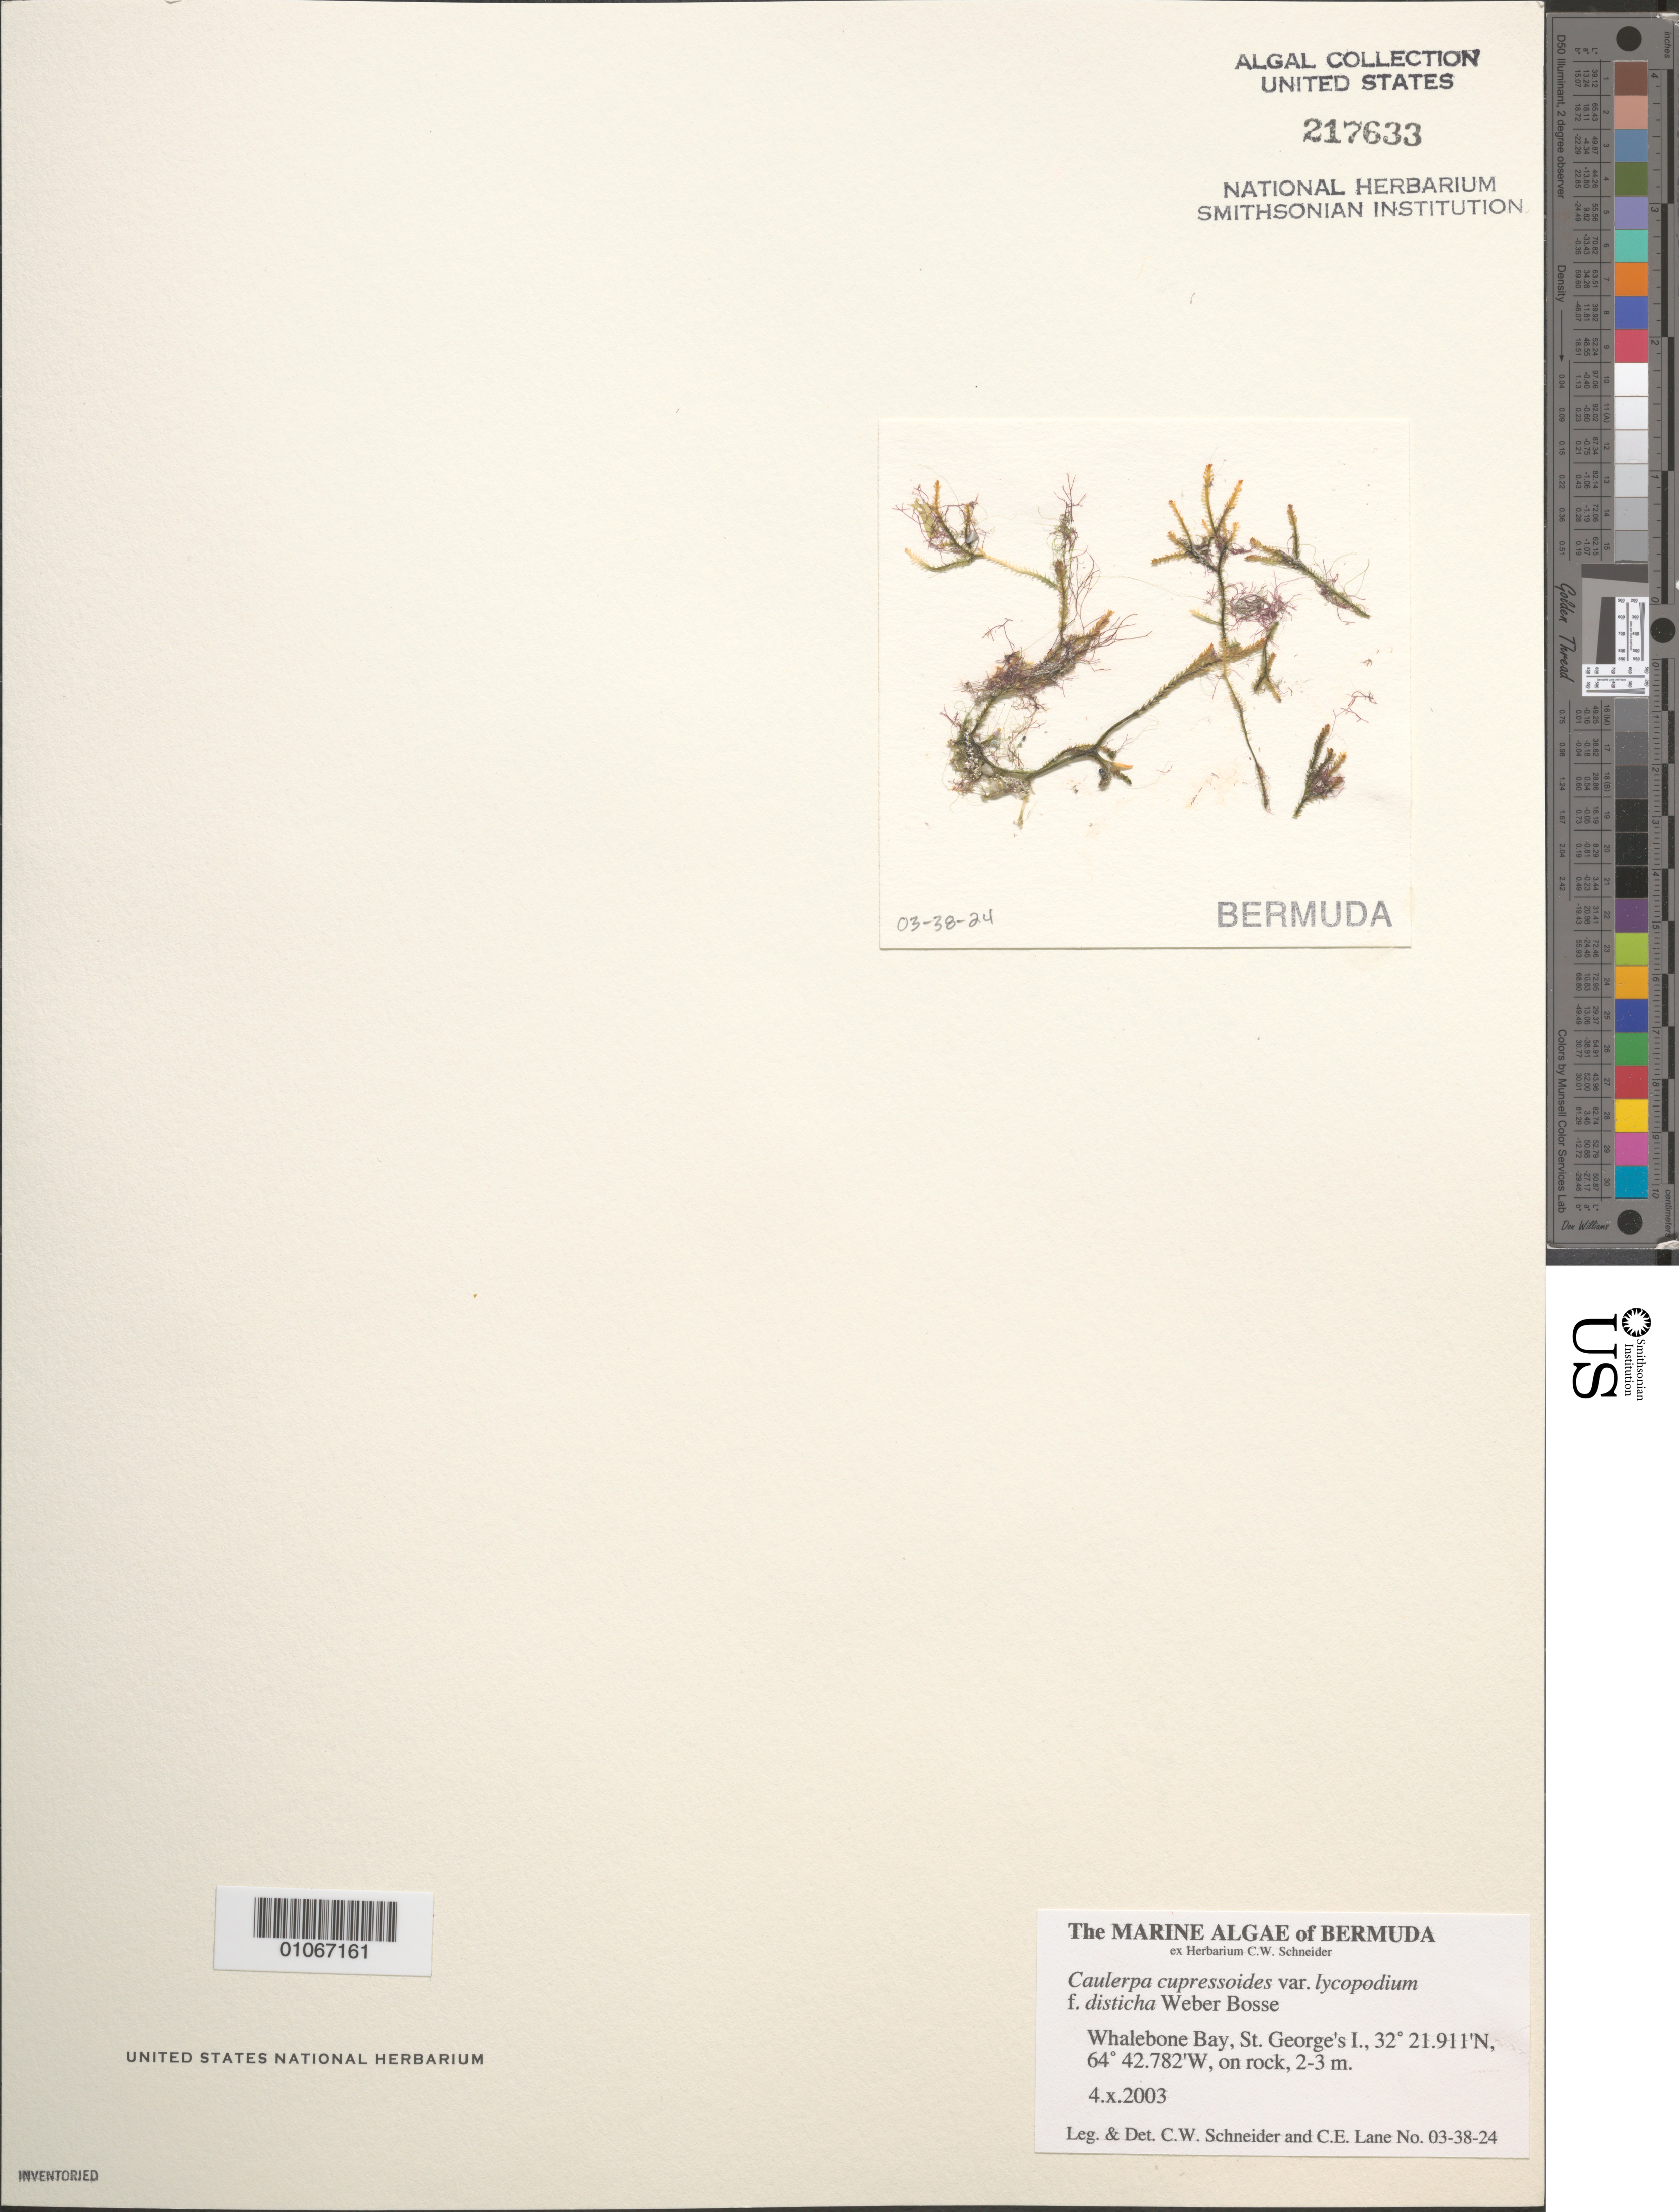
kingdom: Plantae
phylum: Chlorophyta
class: Ulvophyceae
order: Bryopsidales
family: Caulerpaceae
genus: Caulerpa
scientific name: Caulerpa cupressoides var. lycopodium forma disticha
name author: Weber Bosse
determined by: Schneider, C. W.; Lane, C. E.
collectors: C. W. Schneider & C. E. Lane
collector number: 03-38-24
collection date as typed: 04 Oct 2003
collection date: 2003-10-04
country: Bermuda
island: St. George's Island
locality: Whalebone Bay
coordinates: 32 21.911'N, 64 42.782'W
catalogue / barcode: US 217633